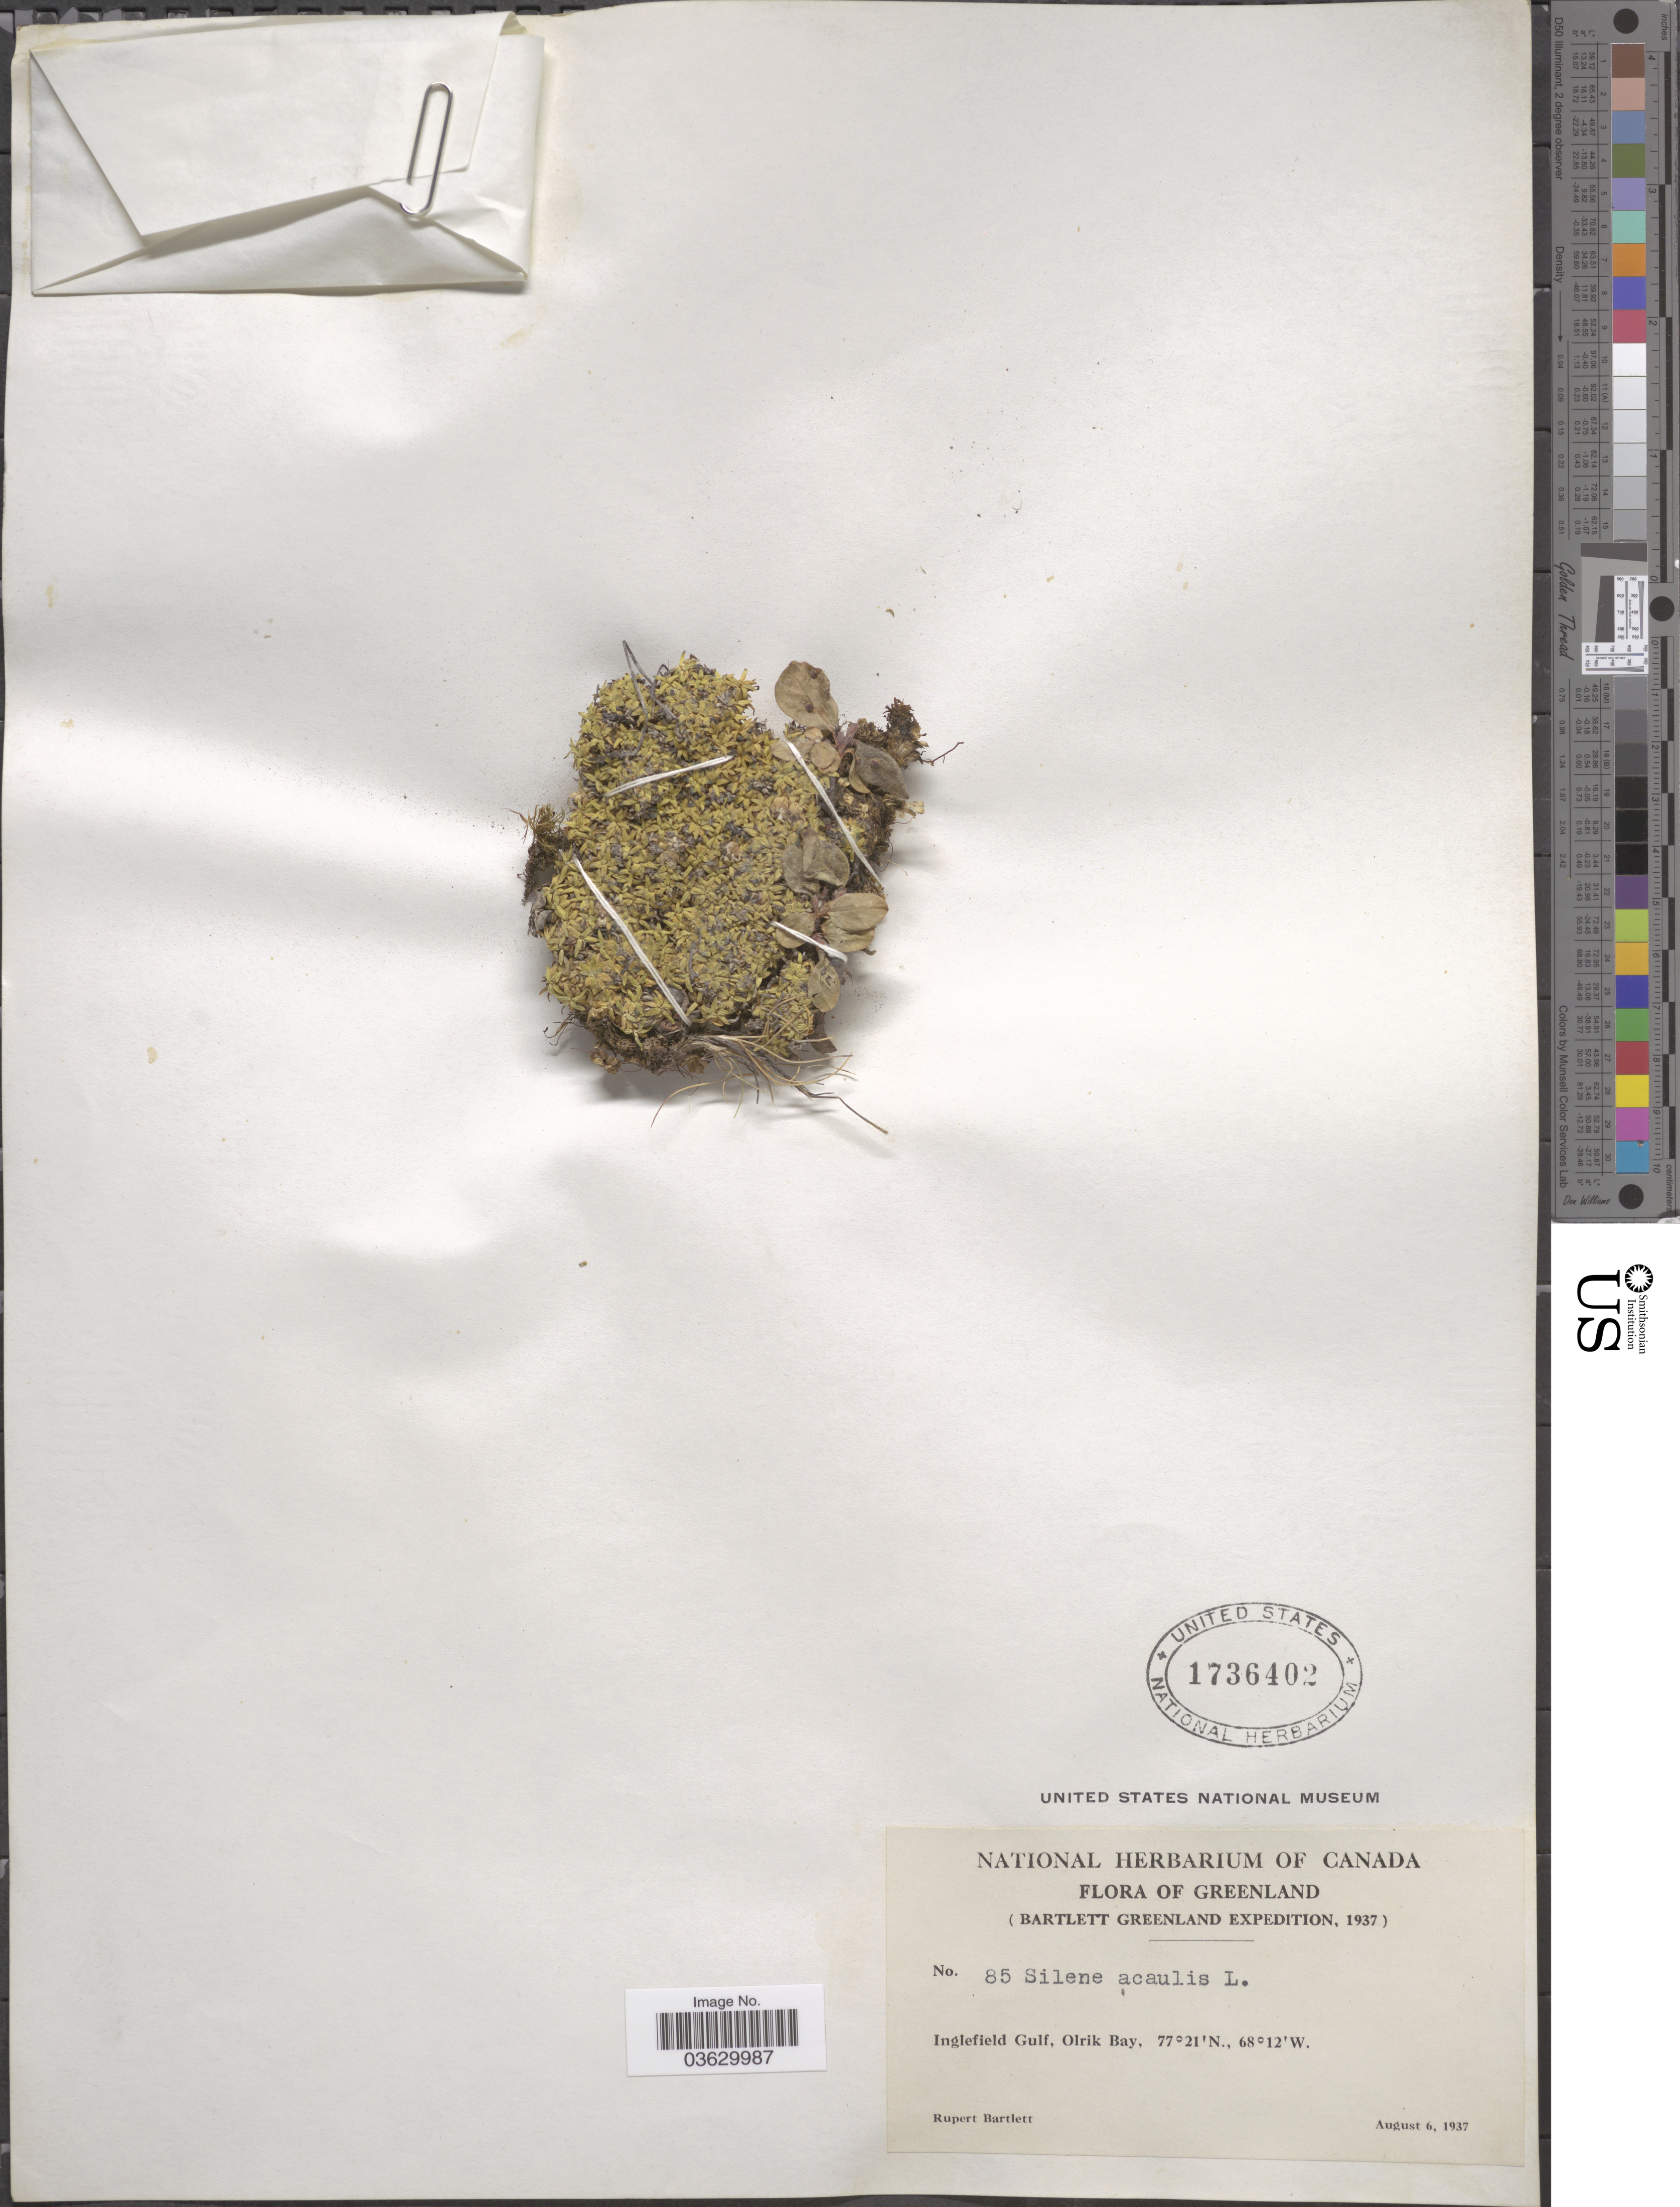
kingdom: Plantae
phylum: Tracheophyta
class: Magnoliopsida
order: Caryophyllales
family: Caryophyllaceae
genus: Silene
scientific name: Silene acaulis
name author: (L.) Jacq.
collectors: R. Bartlett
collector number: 85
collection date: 1937-08-06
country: Greenland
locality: Inglefield Gulf, Olrik Bay.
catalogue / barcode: US 1736402